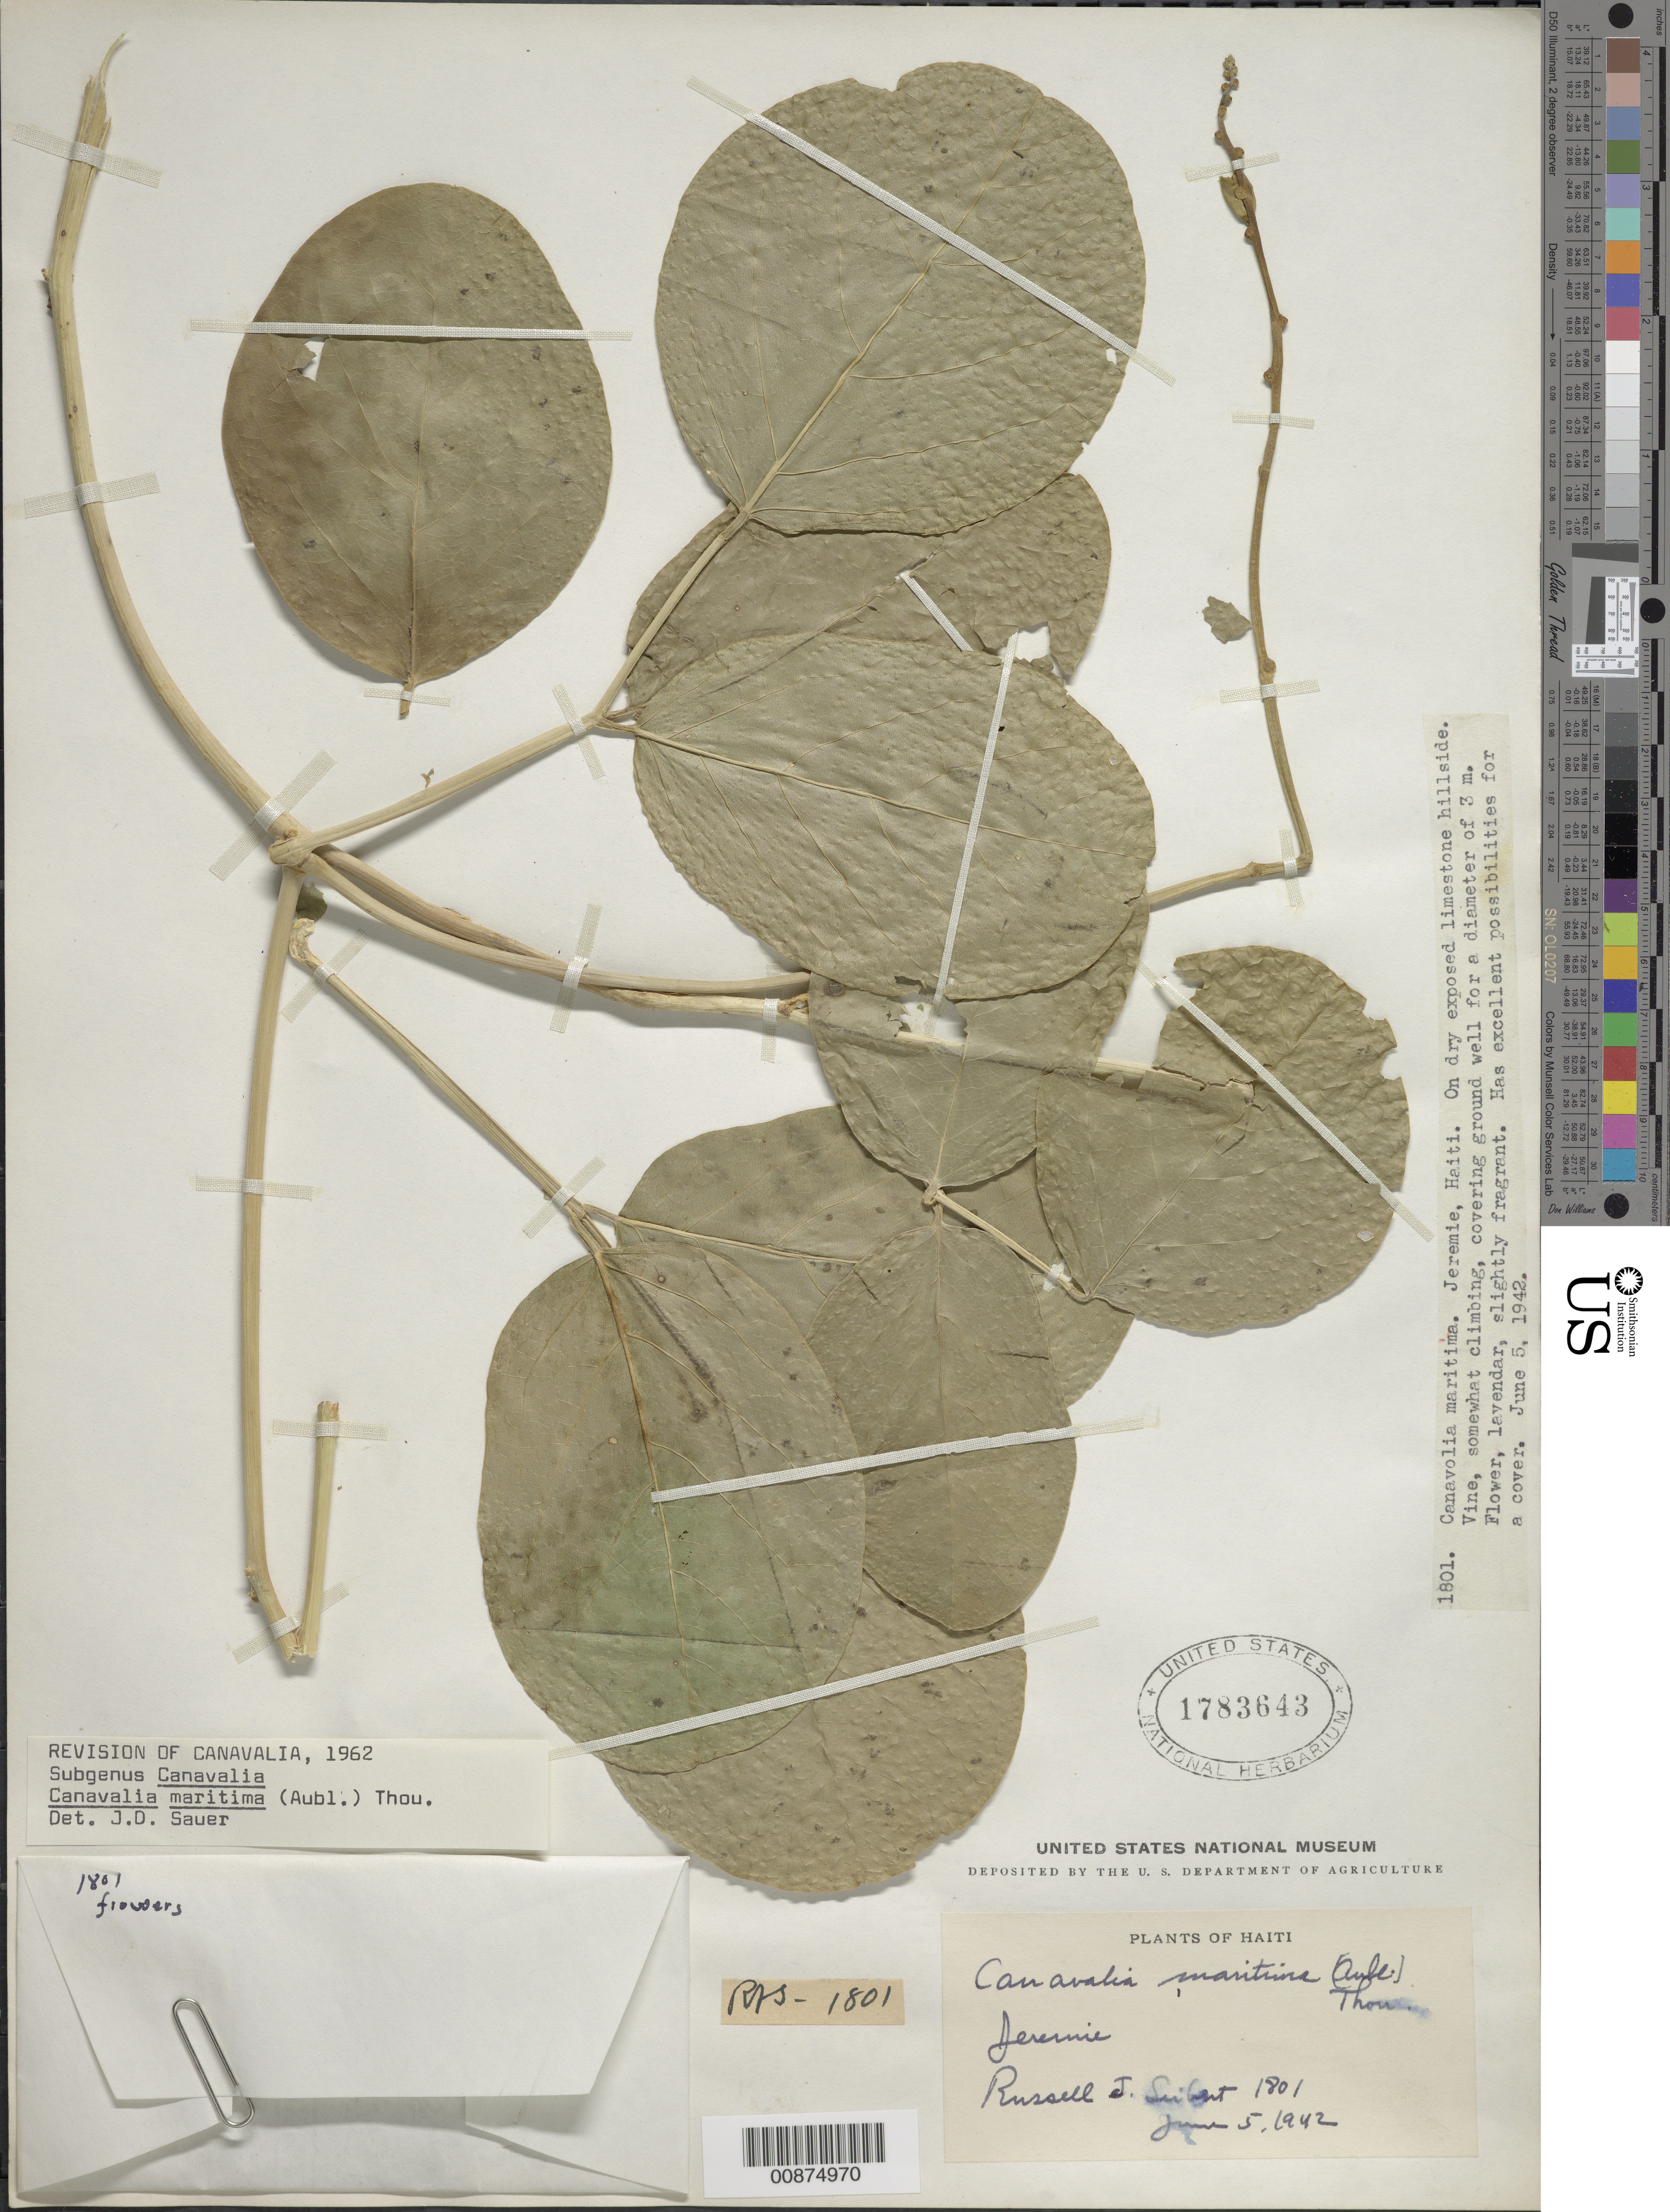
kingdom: Plantae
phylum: Tracheophyta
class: Magnoliopsida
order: Fabales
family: Fabaceae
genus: Canavalia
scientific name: Canavalia rosea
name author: (Sw.) DC.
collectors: R. J. Seibert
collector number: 1801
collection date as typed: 05 Jun 1942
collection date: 1942-06-05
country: Haiti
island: Hispaniola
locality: Jeremie.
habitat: On dry exposed limestone hillside.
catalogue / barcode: US 1783643